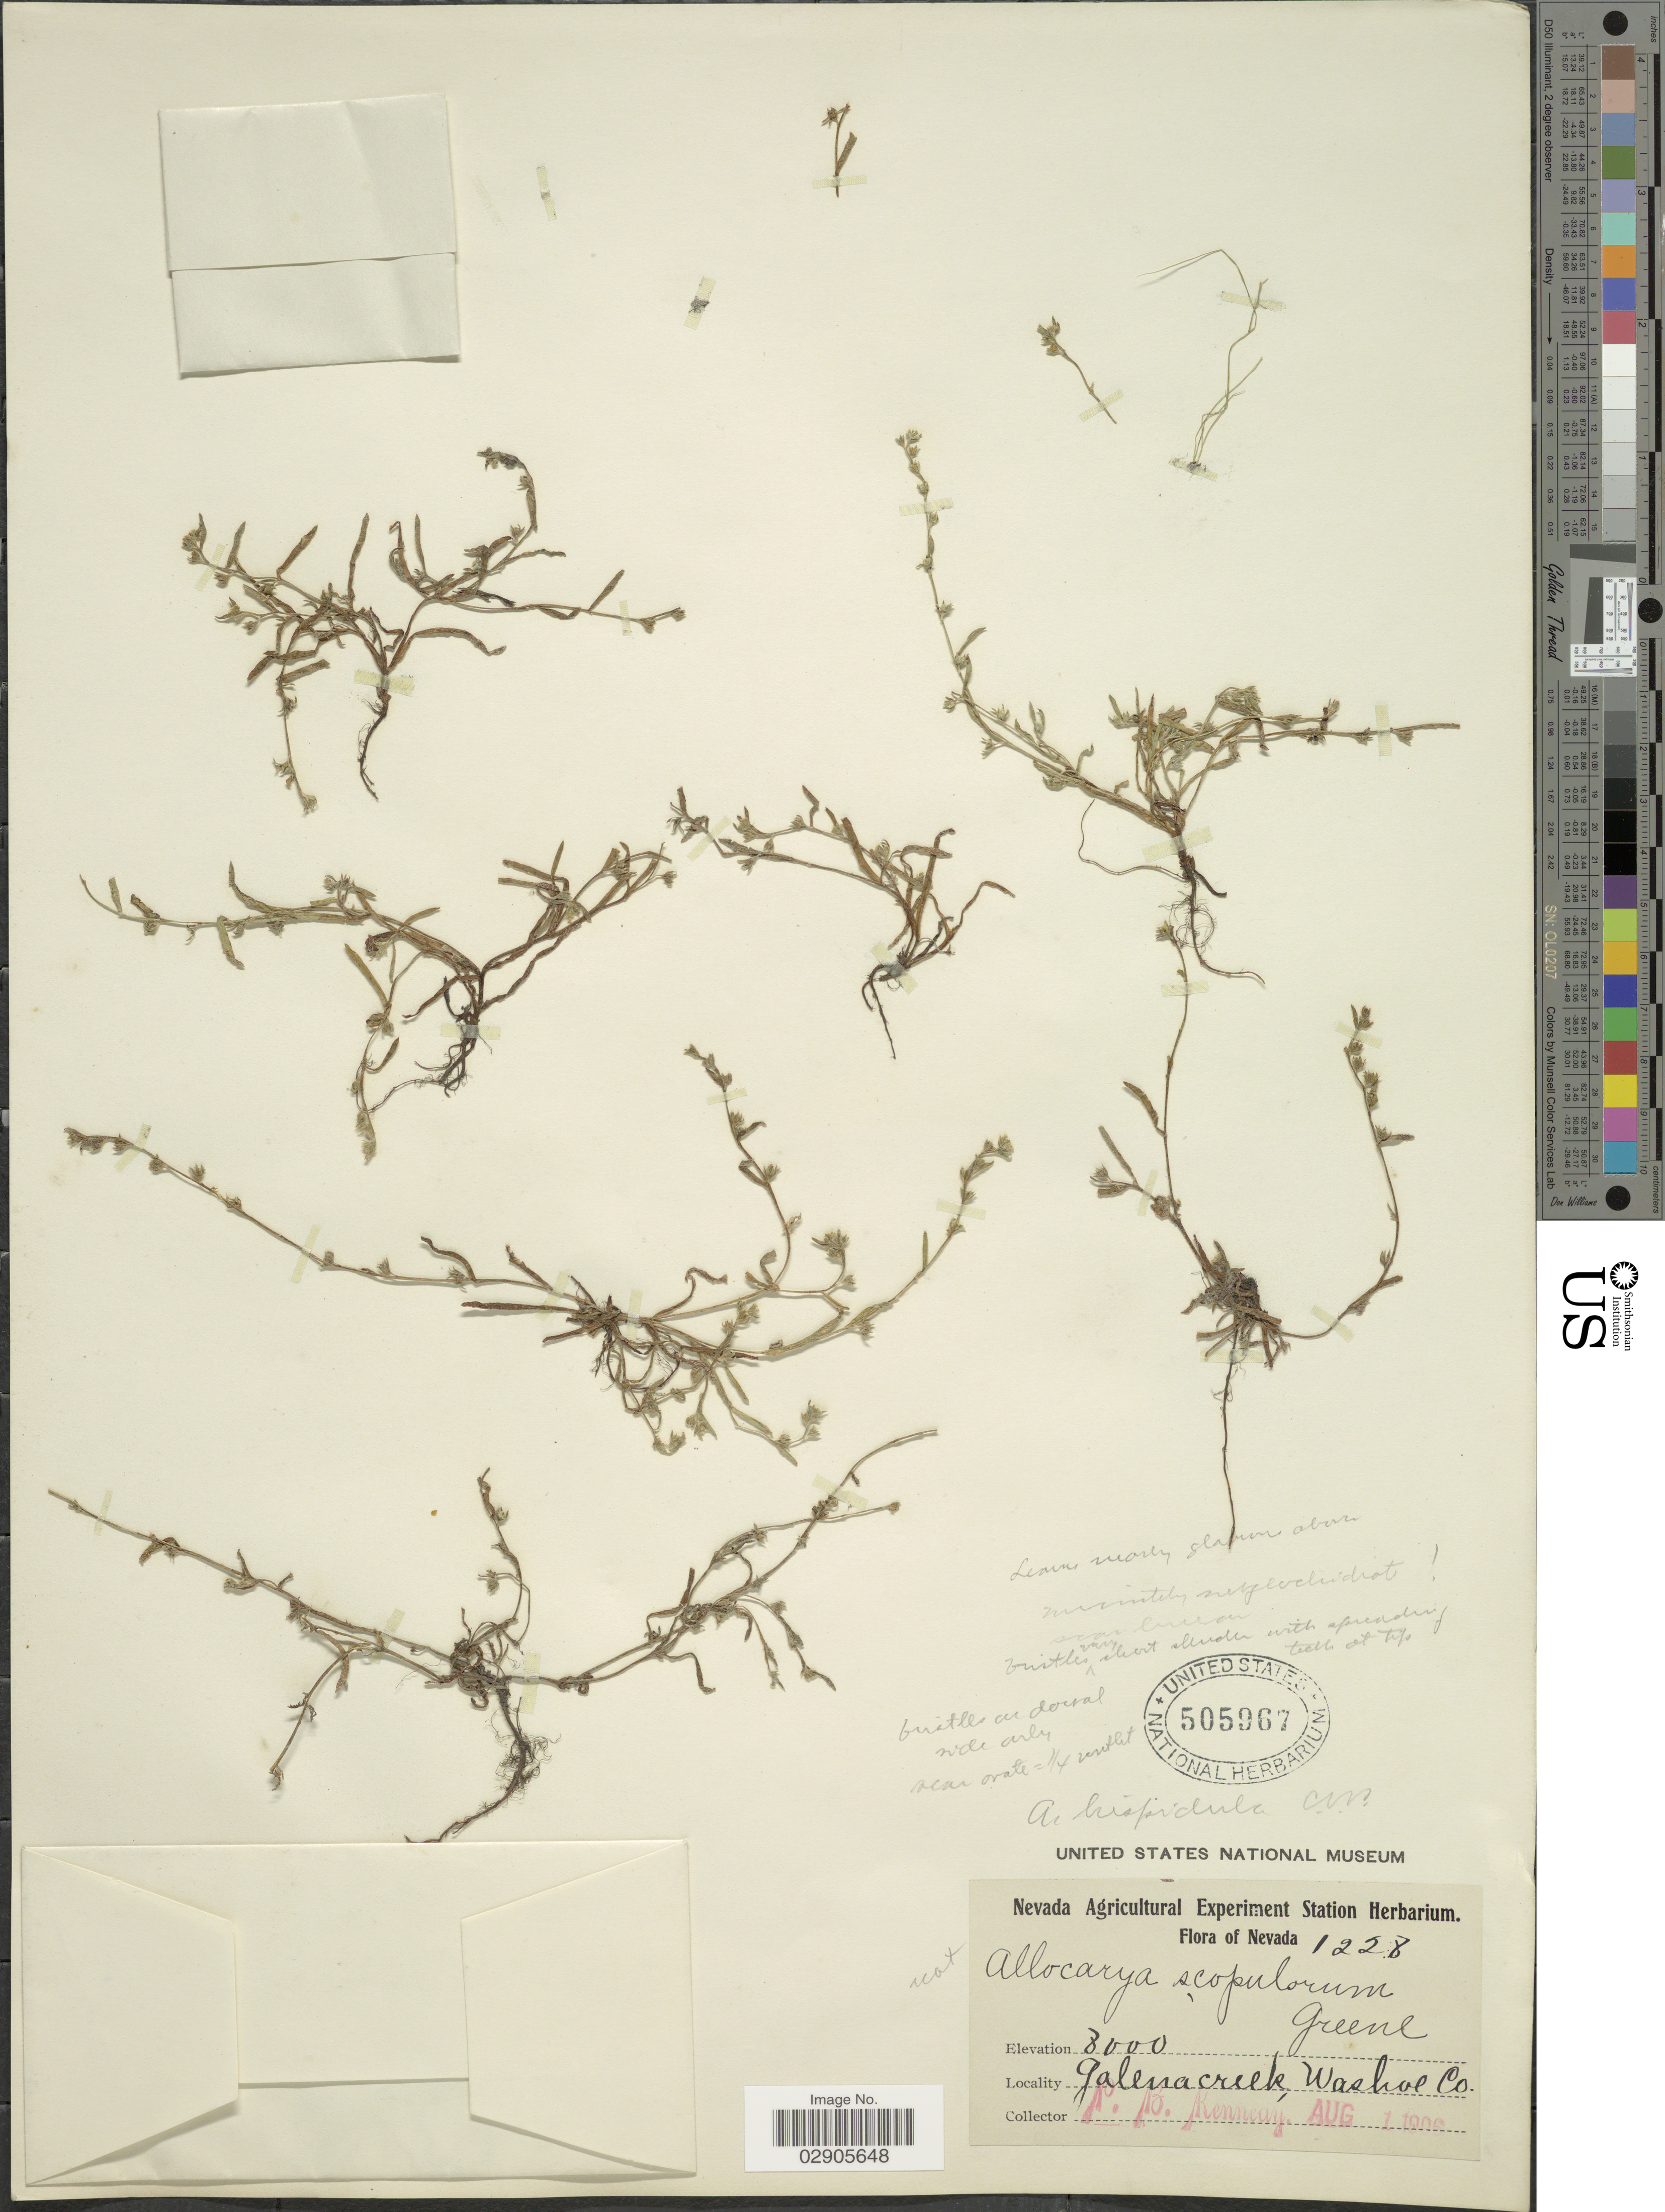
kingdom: Plantae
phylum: Tracheophyta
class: Magnoliopsida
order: Boraginales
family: Boraginaceae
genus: Plagiobothrys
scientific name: Plagiobothrys hispidulus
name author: (Greene) I.M. Johnst.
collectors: P. B. Kennedy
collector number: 1228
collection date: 1906-08-01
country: United States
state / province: Nevada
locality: Galena Creek, Washoe Co.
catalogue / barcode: US 505967